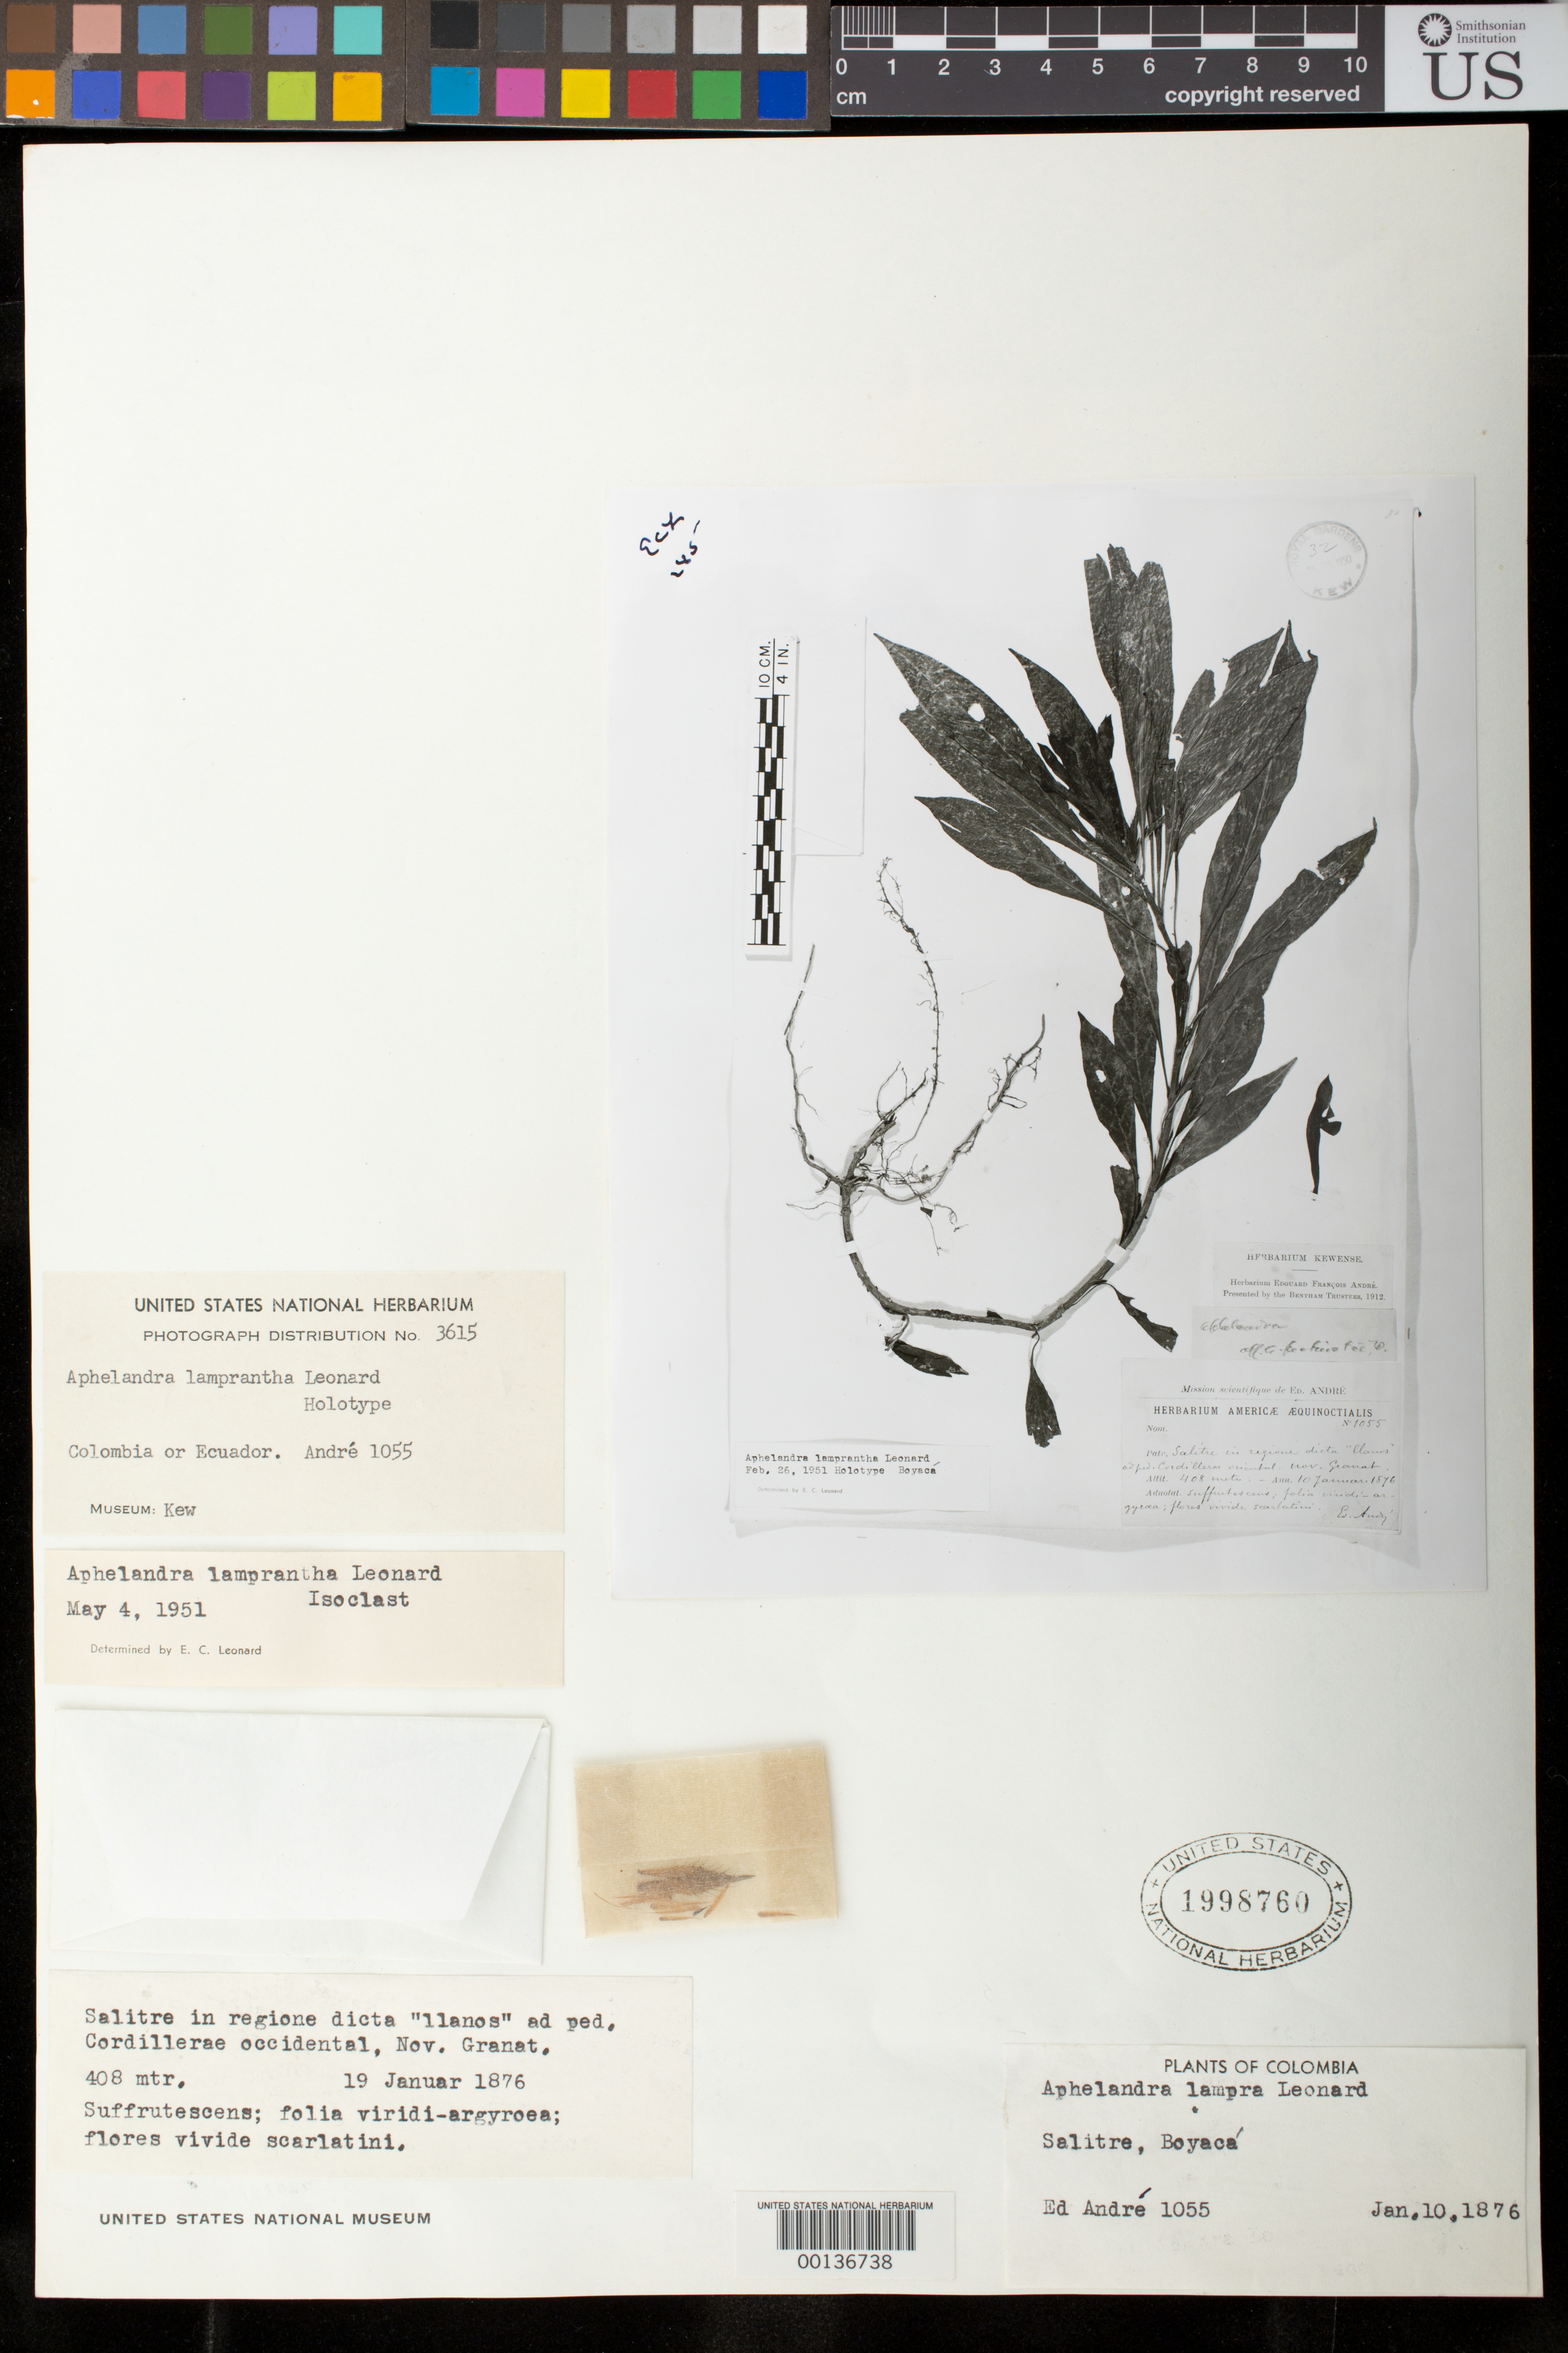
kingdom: Plantae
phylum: Tracheophyta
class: Magnoliopsida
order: Lamiales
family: Acanthaceae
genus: Aphelandra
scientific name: Aphelandra lamprantha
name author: Leonard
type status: Isotype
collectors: É. F. André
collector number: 1055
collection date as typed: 10 Jan 1876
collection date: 1876-01-10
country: Colombia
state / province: Boyacá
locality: Llanos, vicinity of Salitre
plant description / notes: Photograph and fragmentary material of (holo) type specimen ex herb. Kew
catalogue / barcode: US 1998760